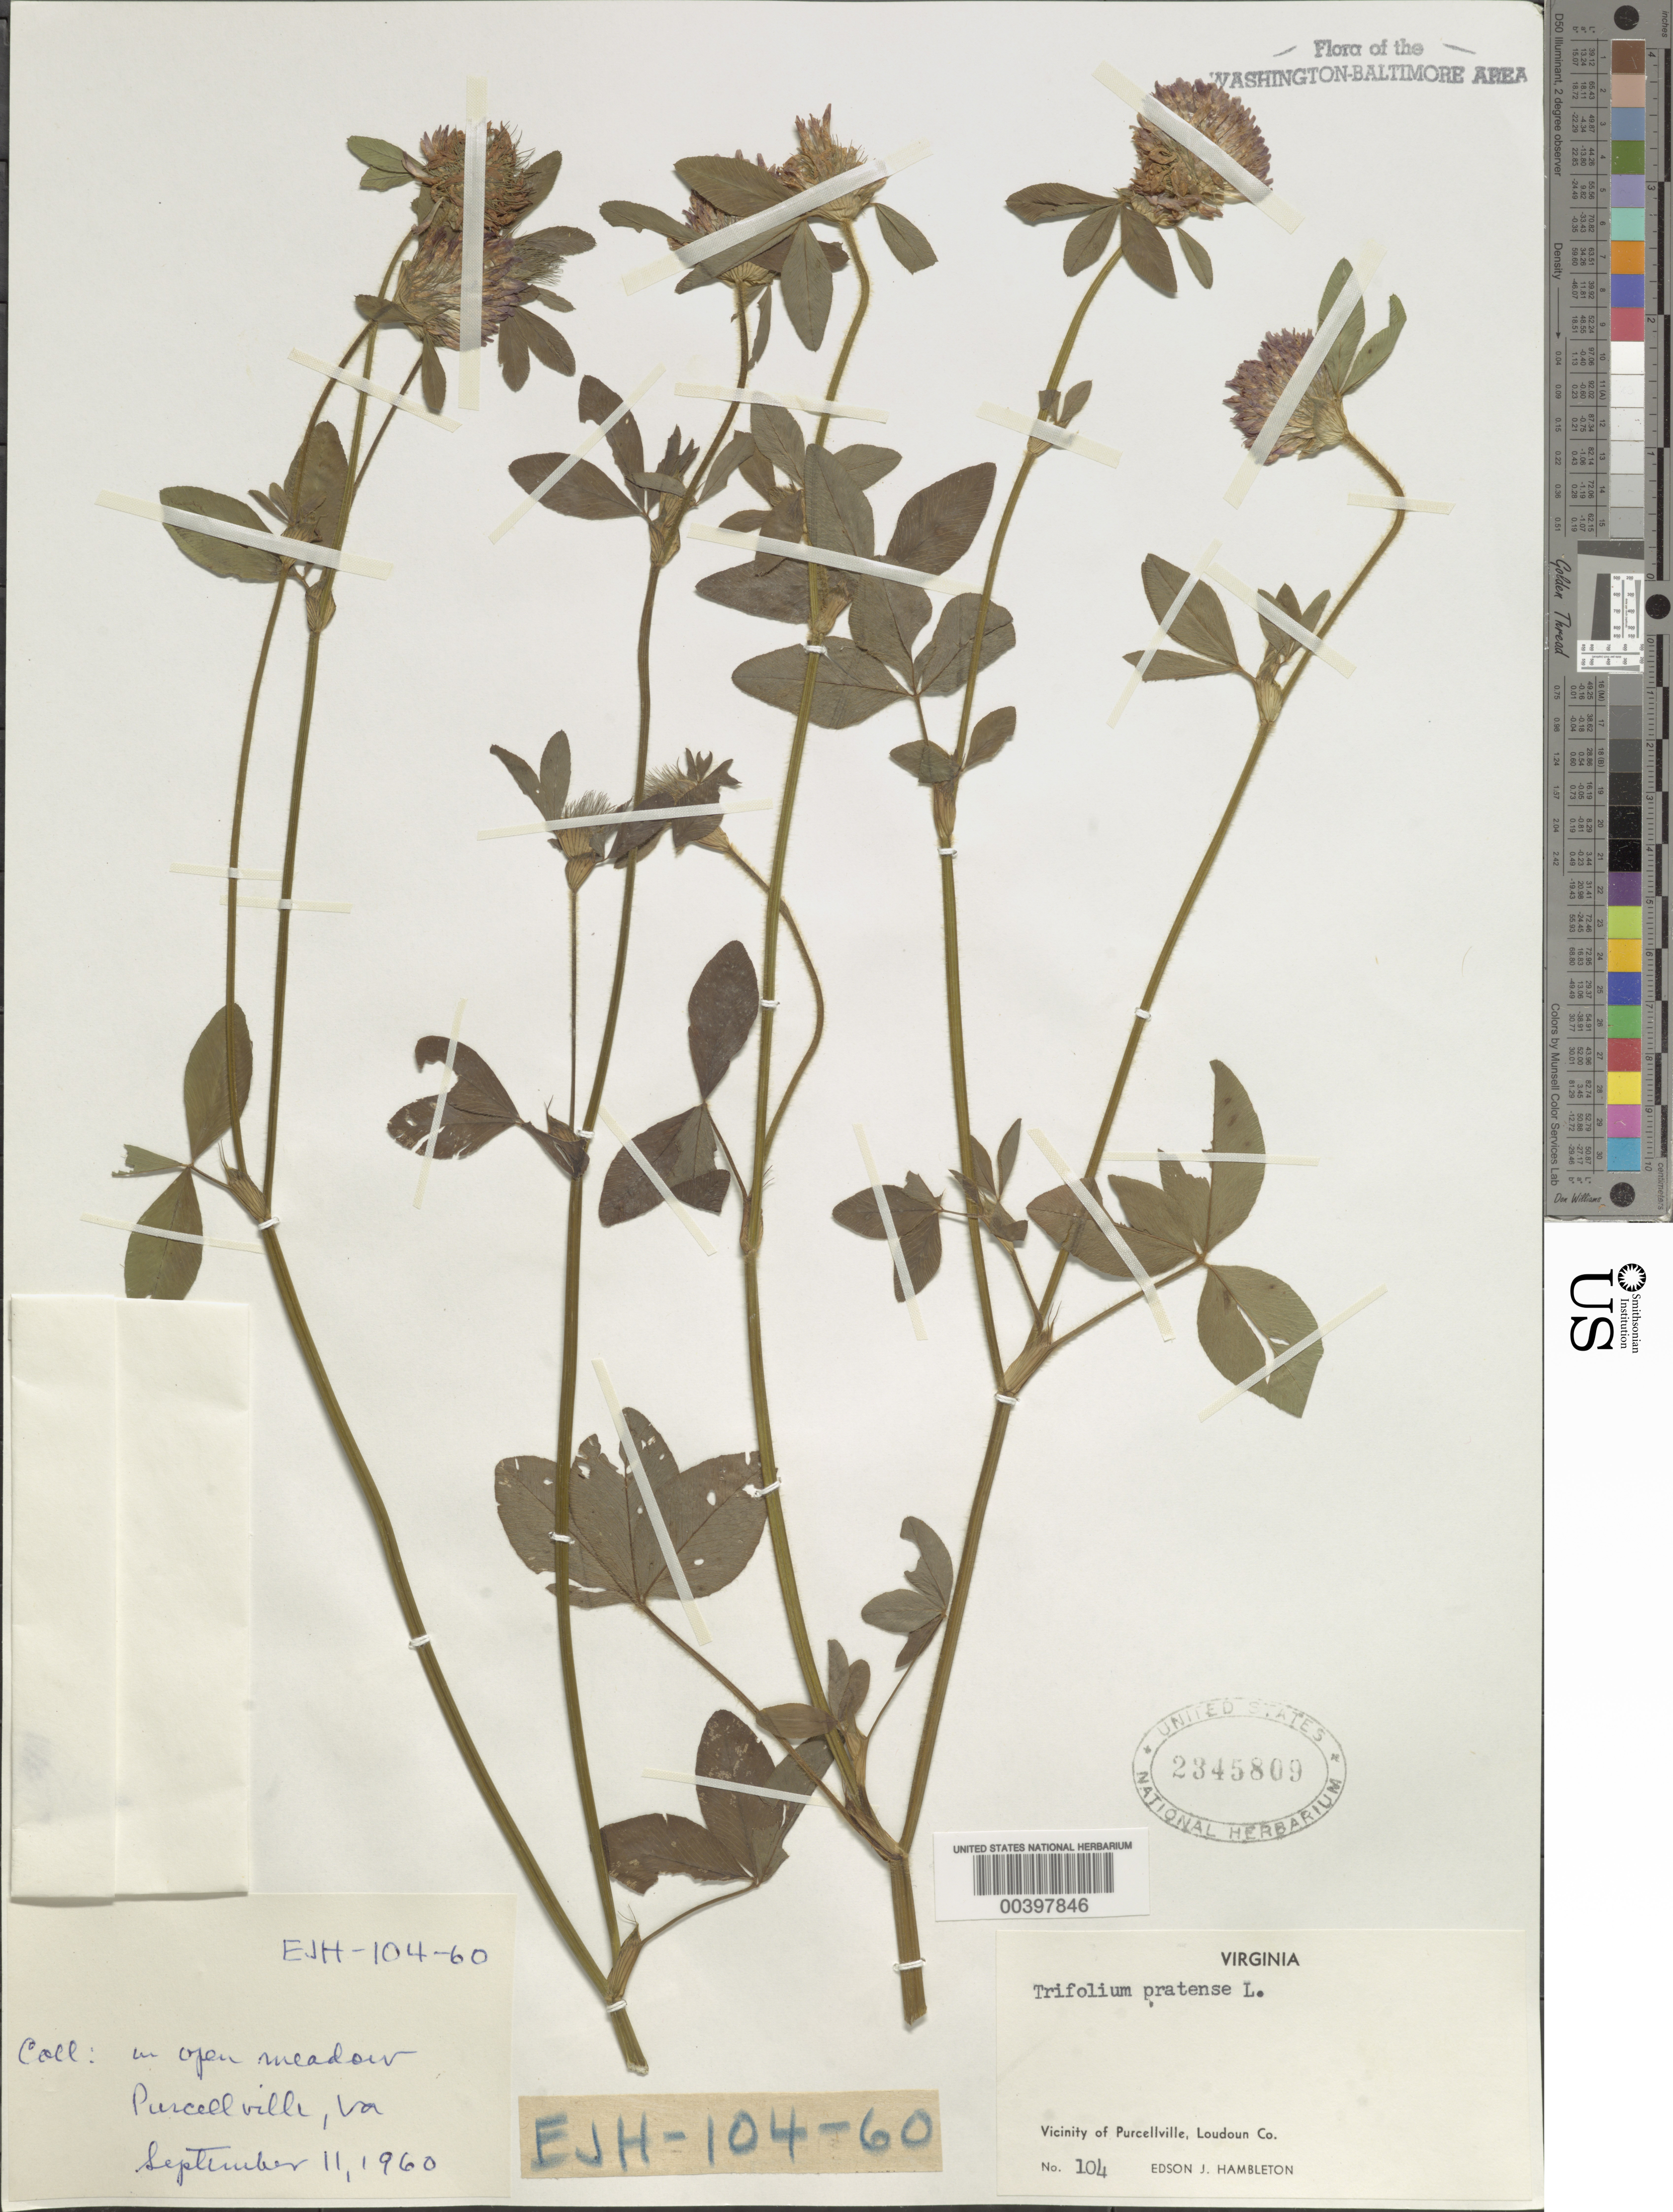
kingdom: Plantae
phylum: Tracheophyta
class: Magnoliopsida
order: Fabales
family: Fabaceae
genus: Trifolium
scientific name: Trifolium pratense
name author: L.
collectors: E. Hambleton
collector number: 104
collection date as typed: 11 Sep 1960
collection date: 1960-09-11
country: United States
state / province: Virginia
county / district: Loudoun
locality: Purcellville vicinity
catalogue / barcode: US 2345809